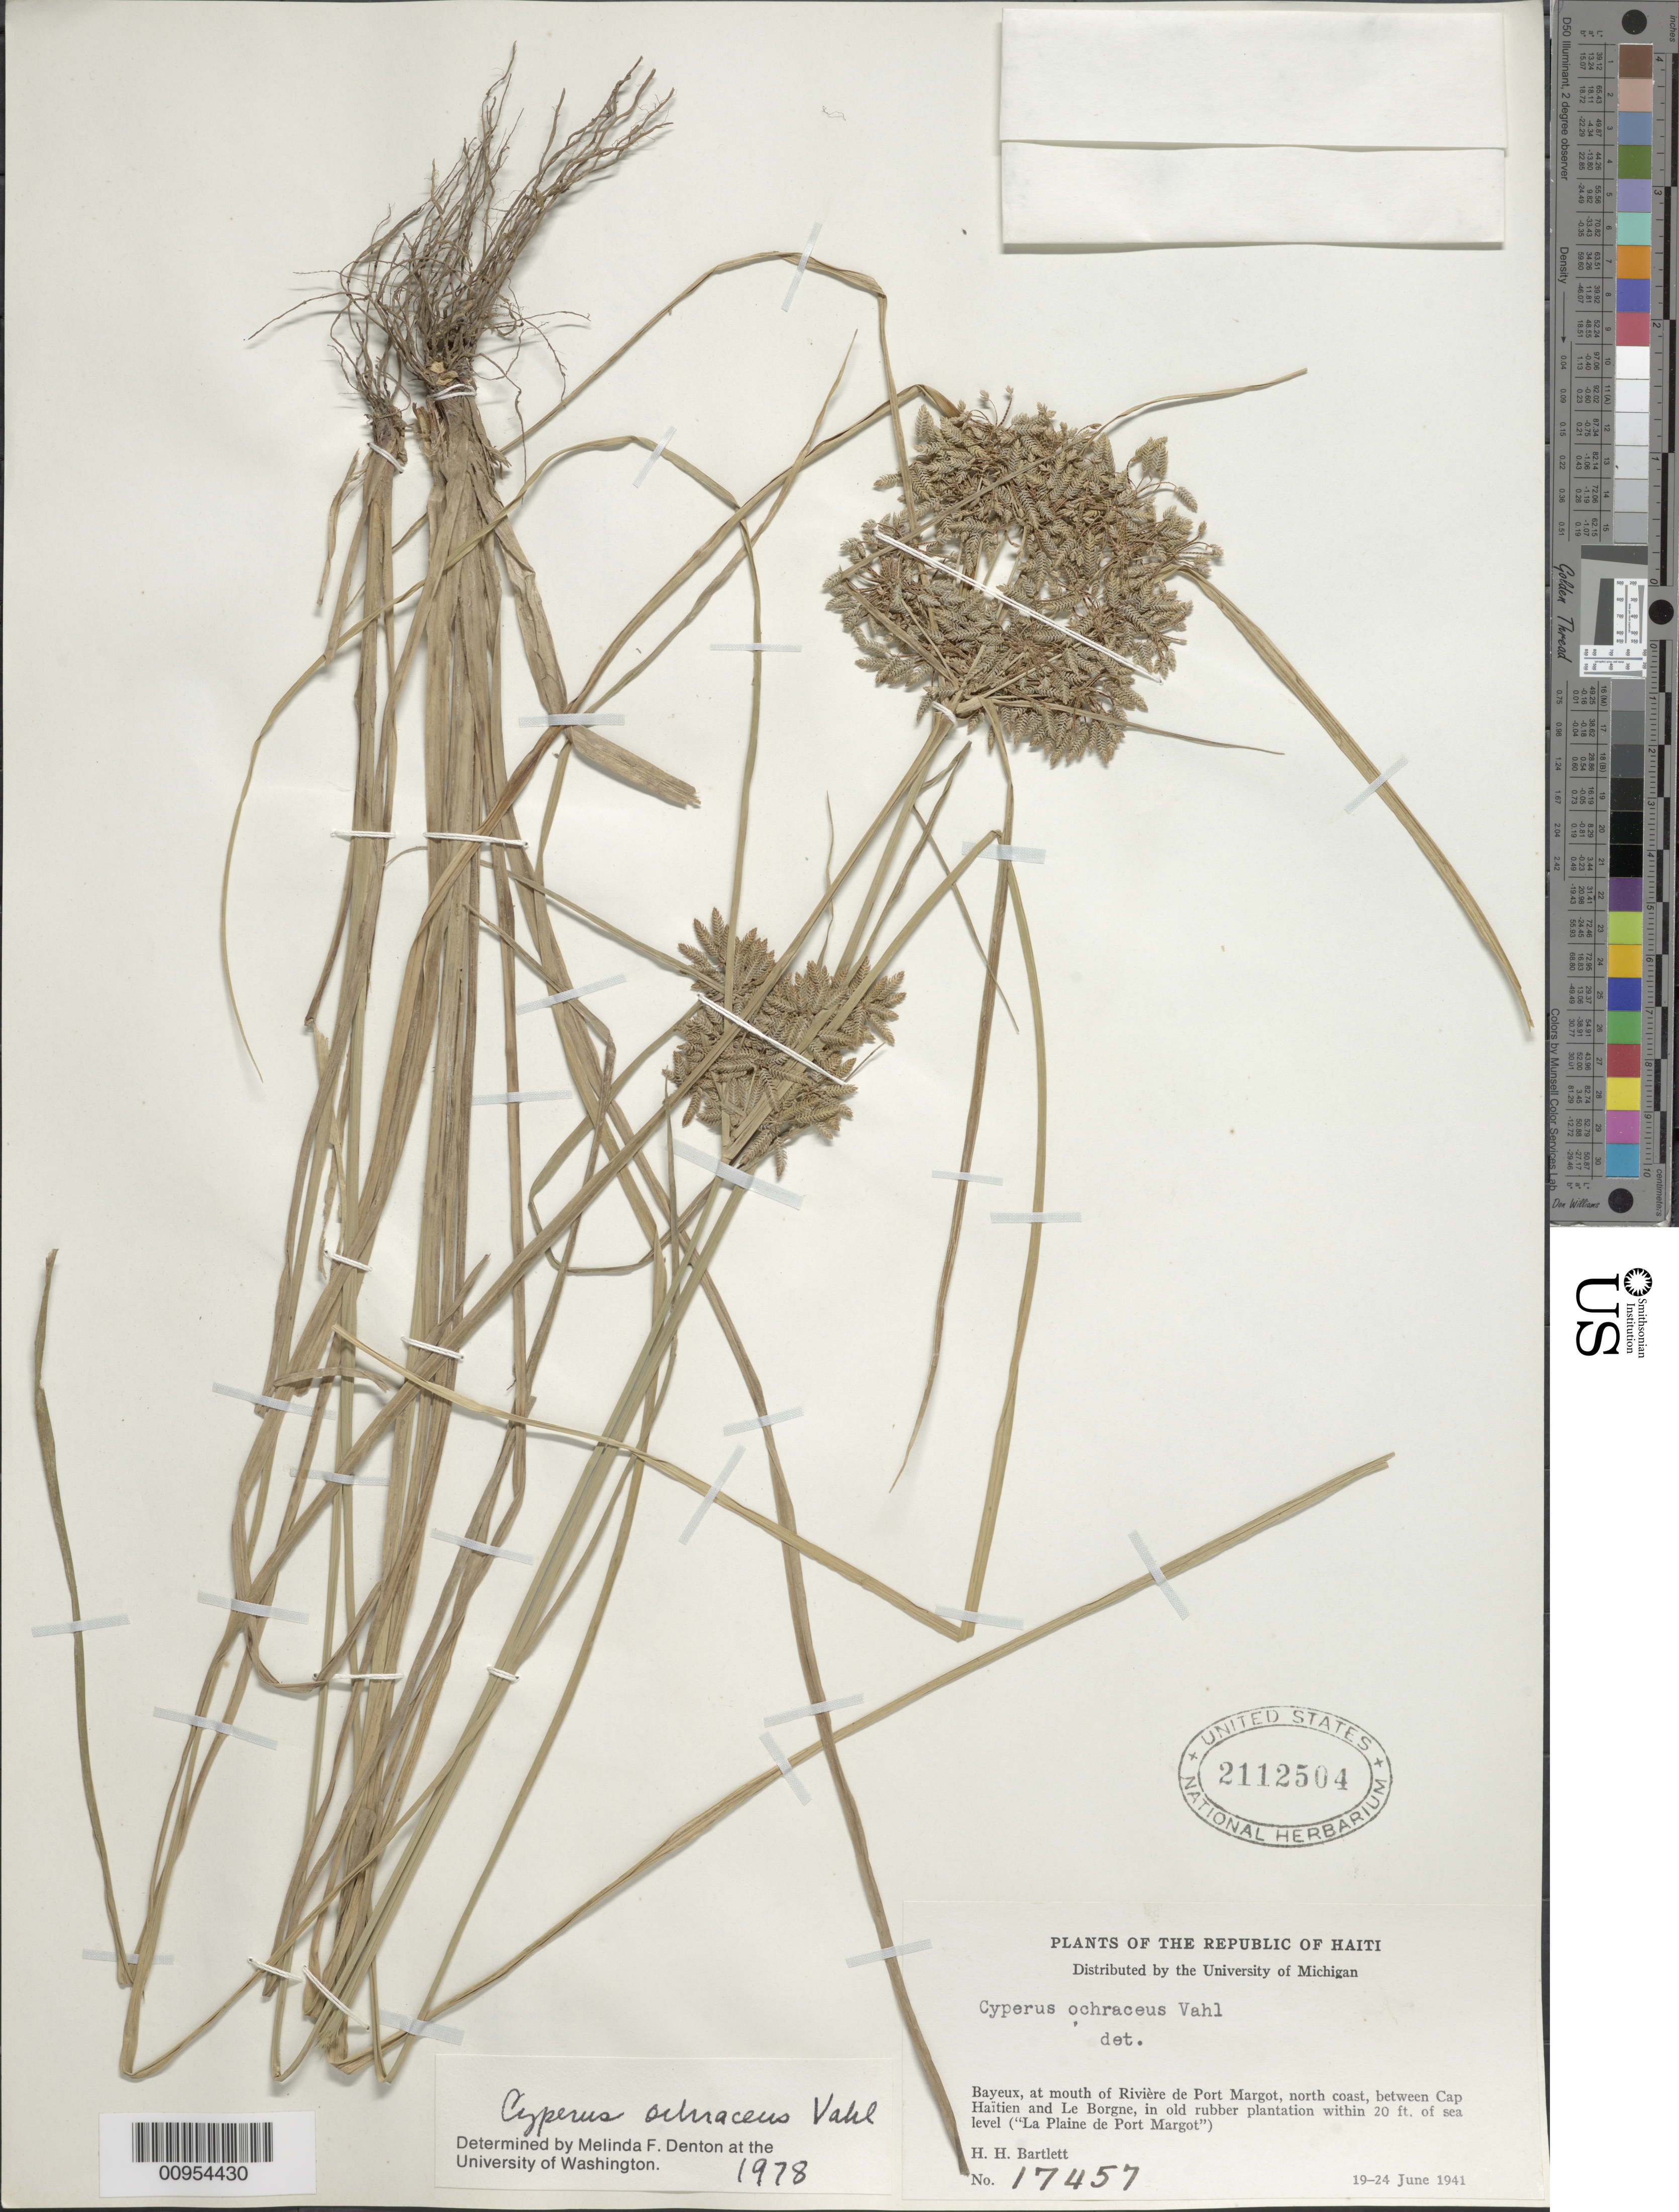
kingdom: Plantae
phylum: Tracheophyta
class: Liliopsida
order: Poales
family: Cyperaceae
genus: Cyperus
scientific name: Cyperus ochraceus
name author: Vahl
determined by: Denton, M. F.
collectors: H. H. Bartlett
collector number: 17457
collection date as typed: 19 Jun 1941 to 24 Jun 1941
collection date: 1941-06-19/1941-06-24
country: Haiti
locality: Bayeux, at mouth of Rivière de Port Margot, north coast, between Cap Haiten and Le Borgne, in old rubber plantation ("La Plateau de Port Margot")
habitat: In old rubber plantation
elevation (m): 0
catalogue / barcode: US 2112504